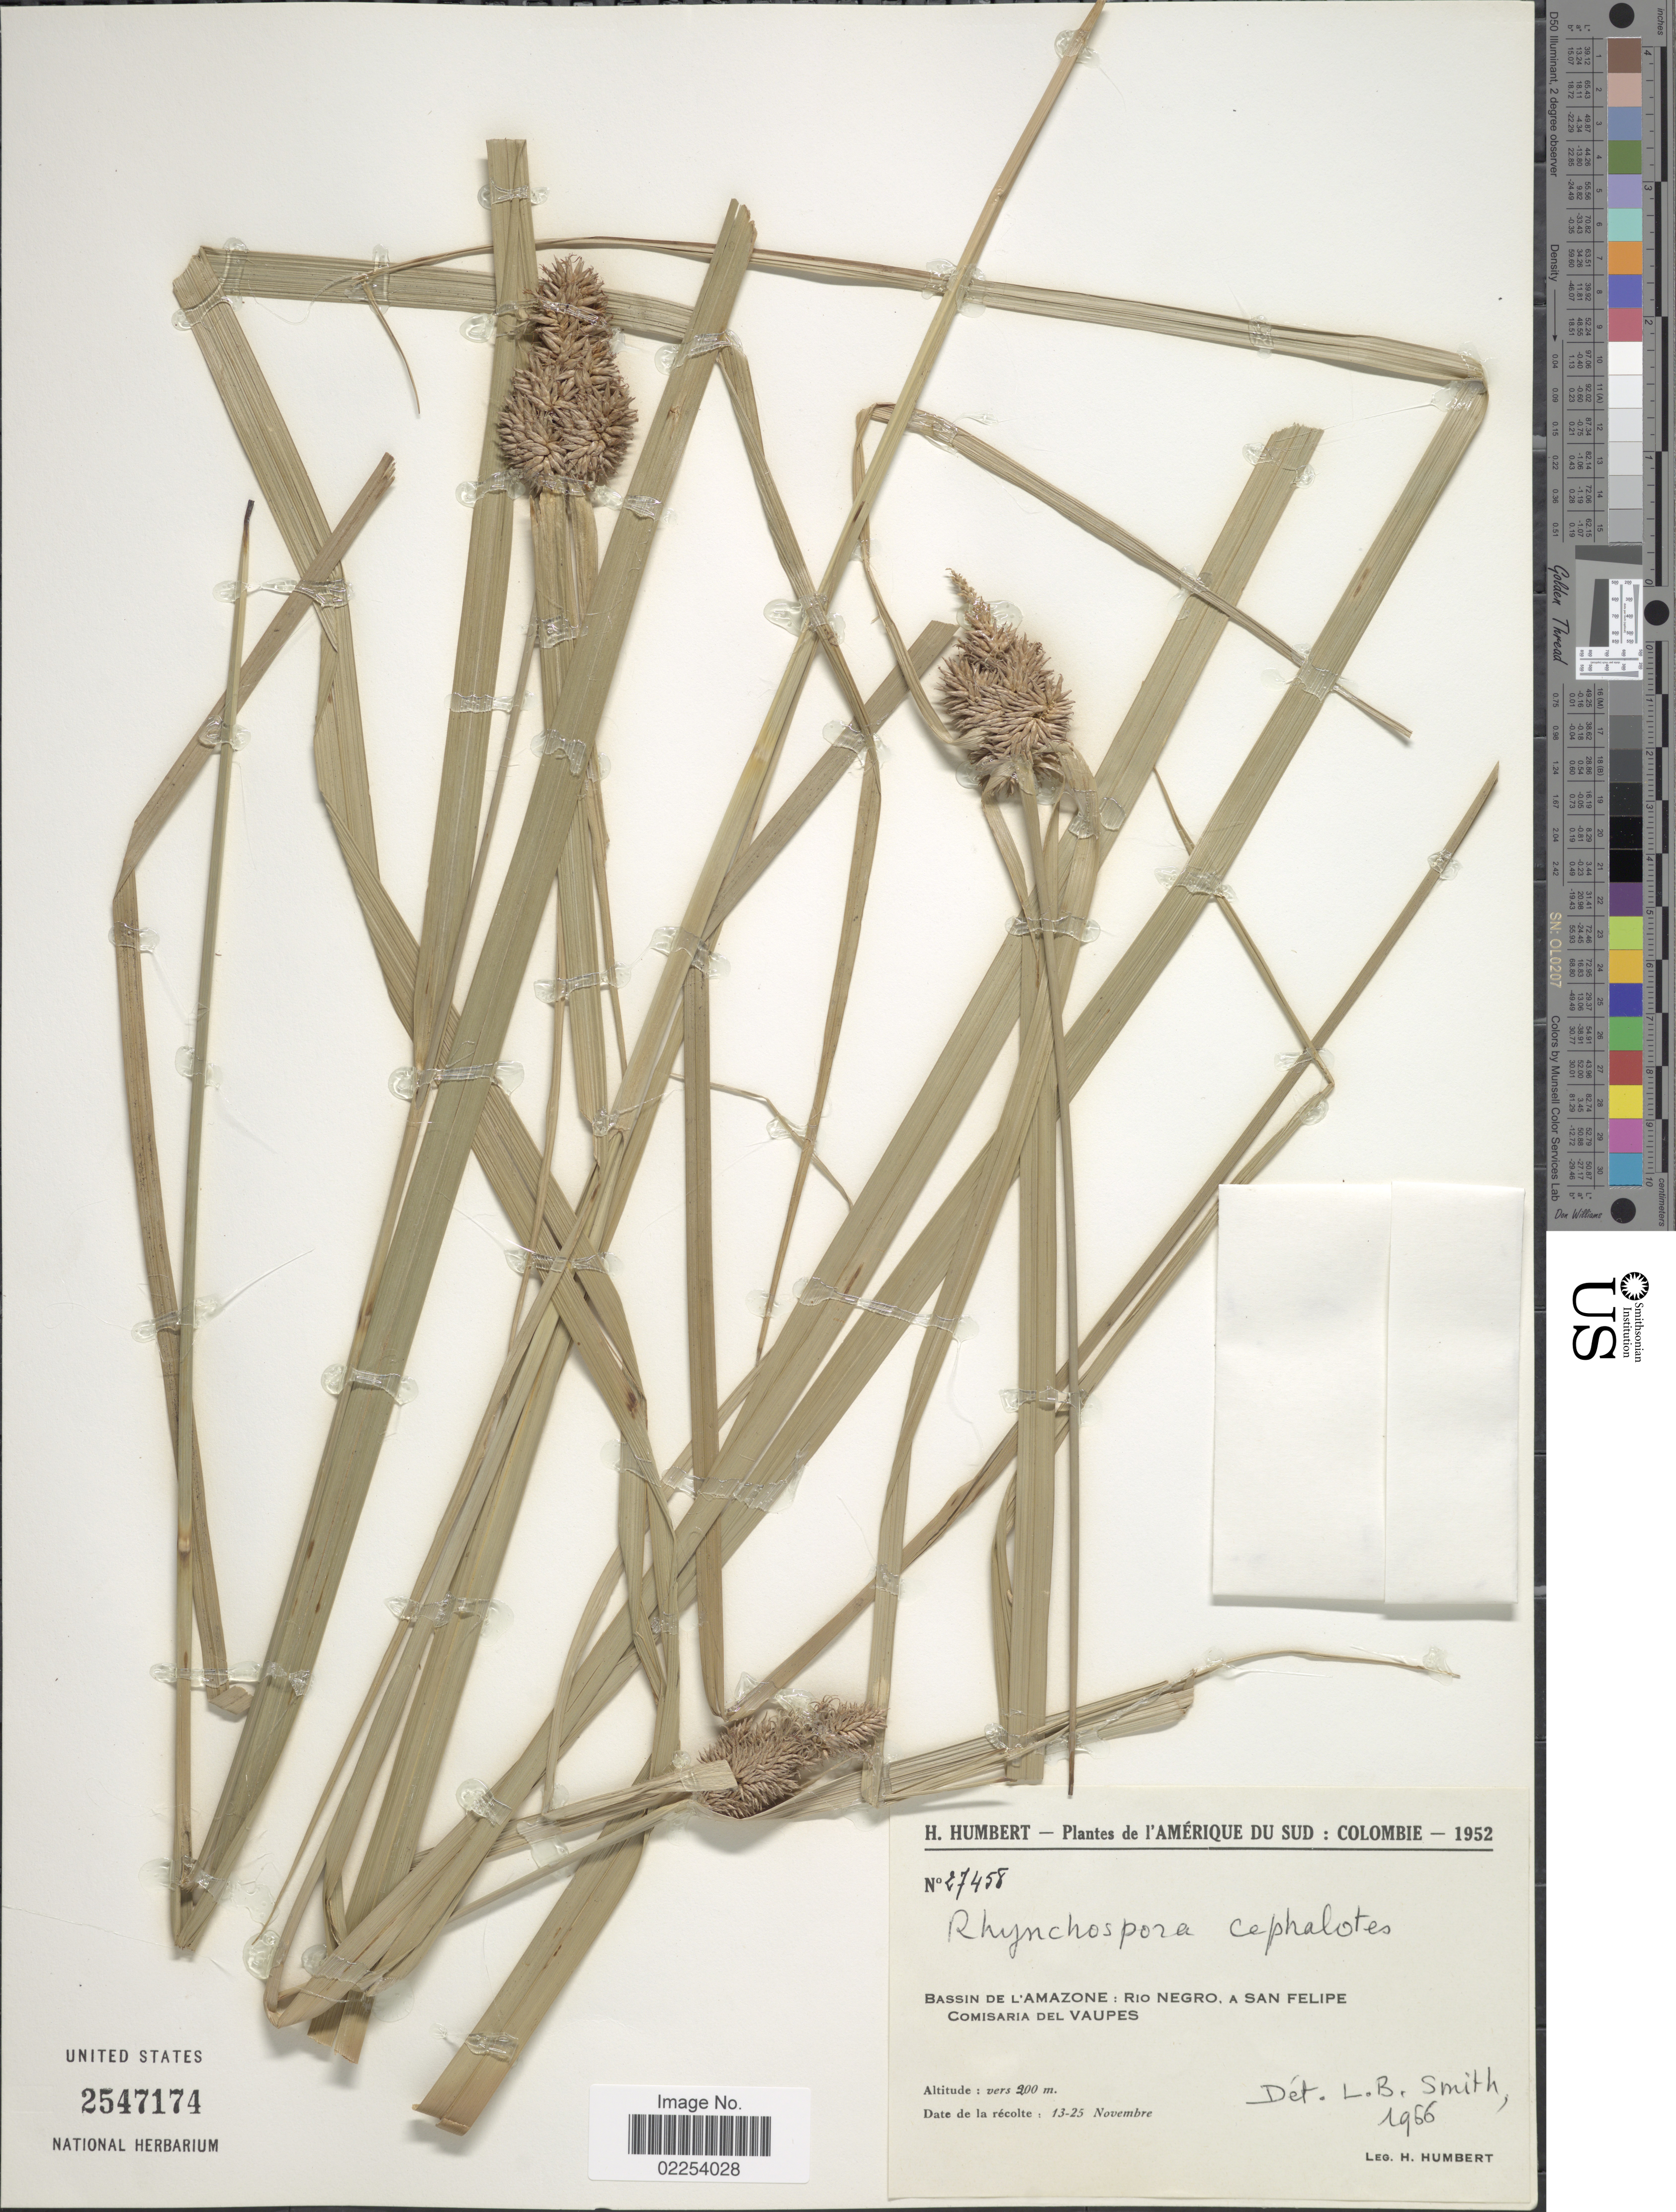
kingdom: Plantae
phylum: Tracheophyta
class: Liliopsida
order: Poales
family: Cyperaceae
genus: Rhynchospora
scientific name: Rhynchospora cephalotes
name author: (L.) Vahl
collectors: H. Humbert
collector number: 27458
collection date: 1952-11-13/1952-11-25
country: Colombia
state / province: Vaupés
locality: Bassin de L'Amazone: Rio Negro, a San Felipe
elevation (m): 200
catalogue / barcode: US 2547174